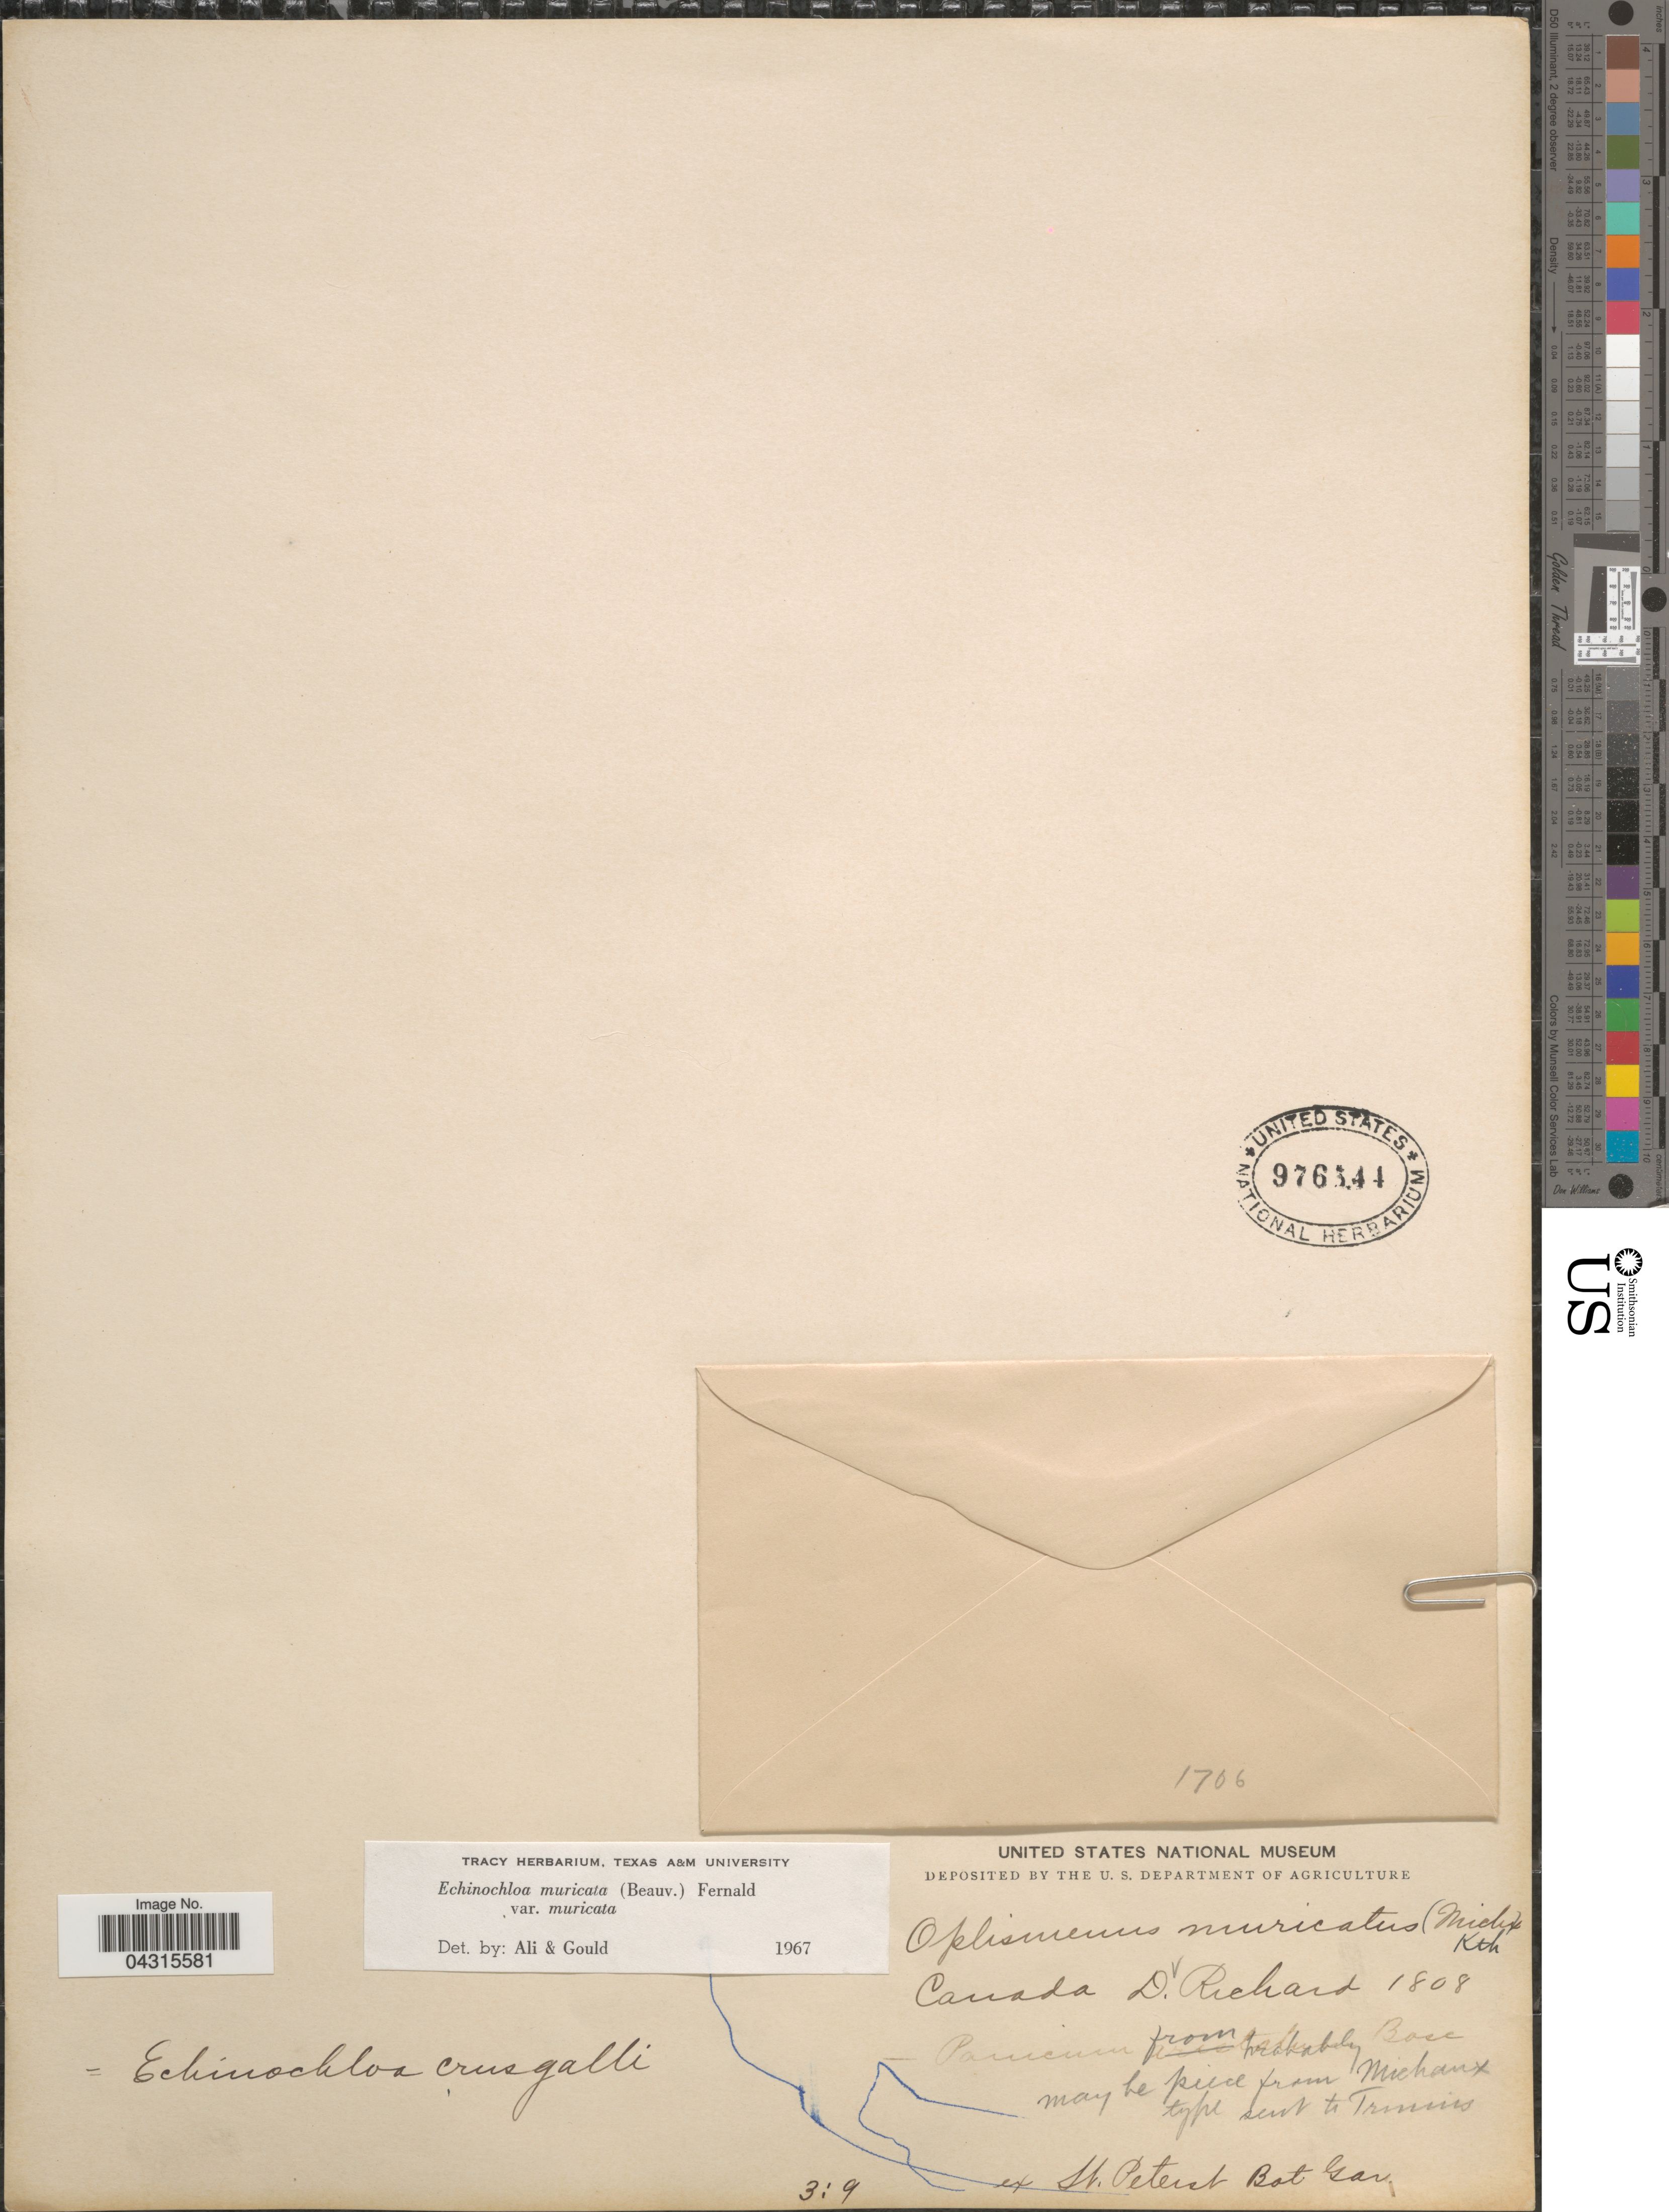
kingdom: Plantae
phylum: Tracheophyta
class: Liliopsida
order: Poales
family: Poaceae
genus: Echinochloa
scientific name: Echinochloa muricata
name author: (P. Beauv.) Fernald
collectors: D. Richard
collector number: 1808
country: Canada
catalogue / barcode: US 976544